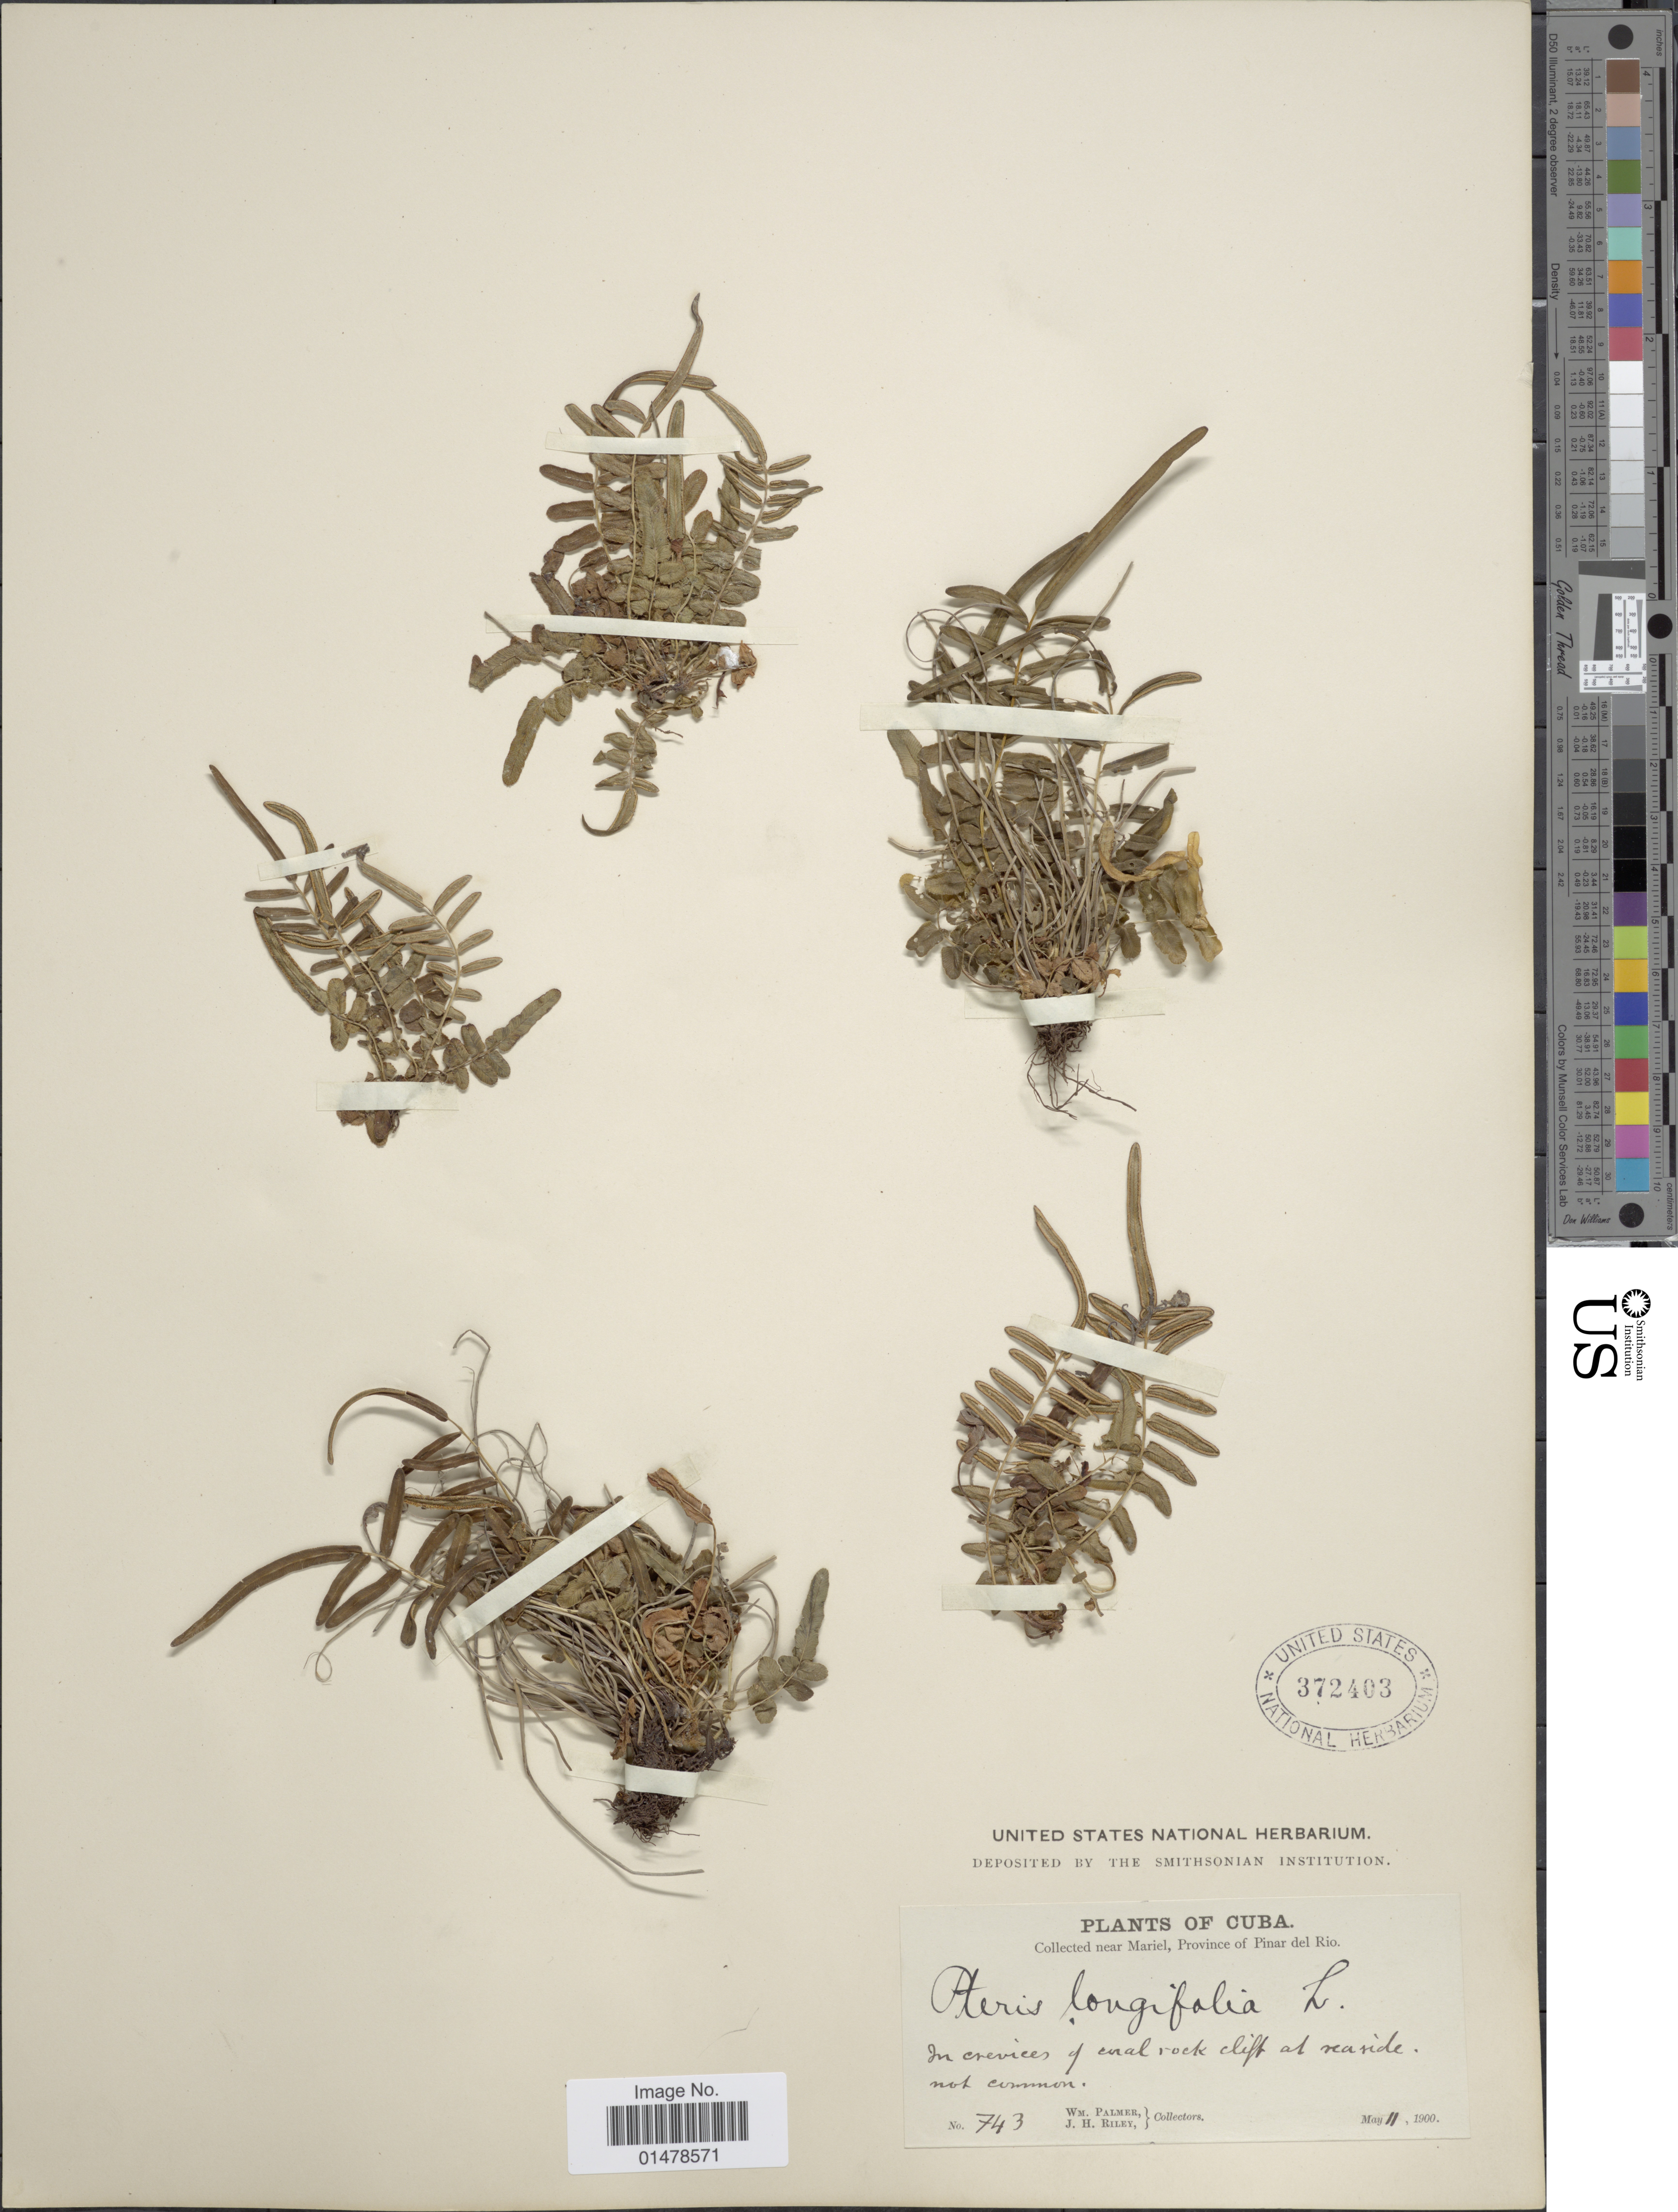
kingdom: Plantae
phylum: Tracheophyta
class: Polypodiopsida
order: Polypodiales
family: Pteridaceae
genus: Pteris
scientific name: Pteris bahamenis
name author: (J. Agardh) Fée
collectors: W. Palmer & J. H. Riley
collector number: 743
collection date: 1900-05-11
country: Cuba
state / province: Pinar del Río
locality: Near Mariel, Province of Pinar del Rio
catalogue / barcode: US 372403